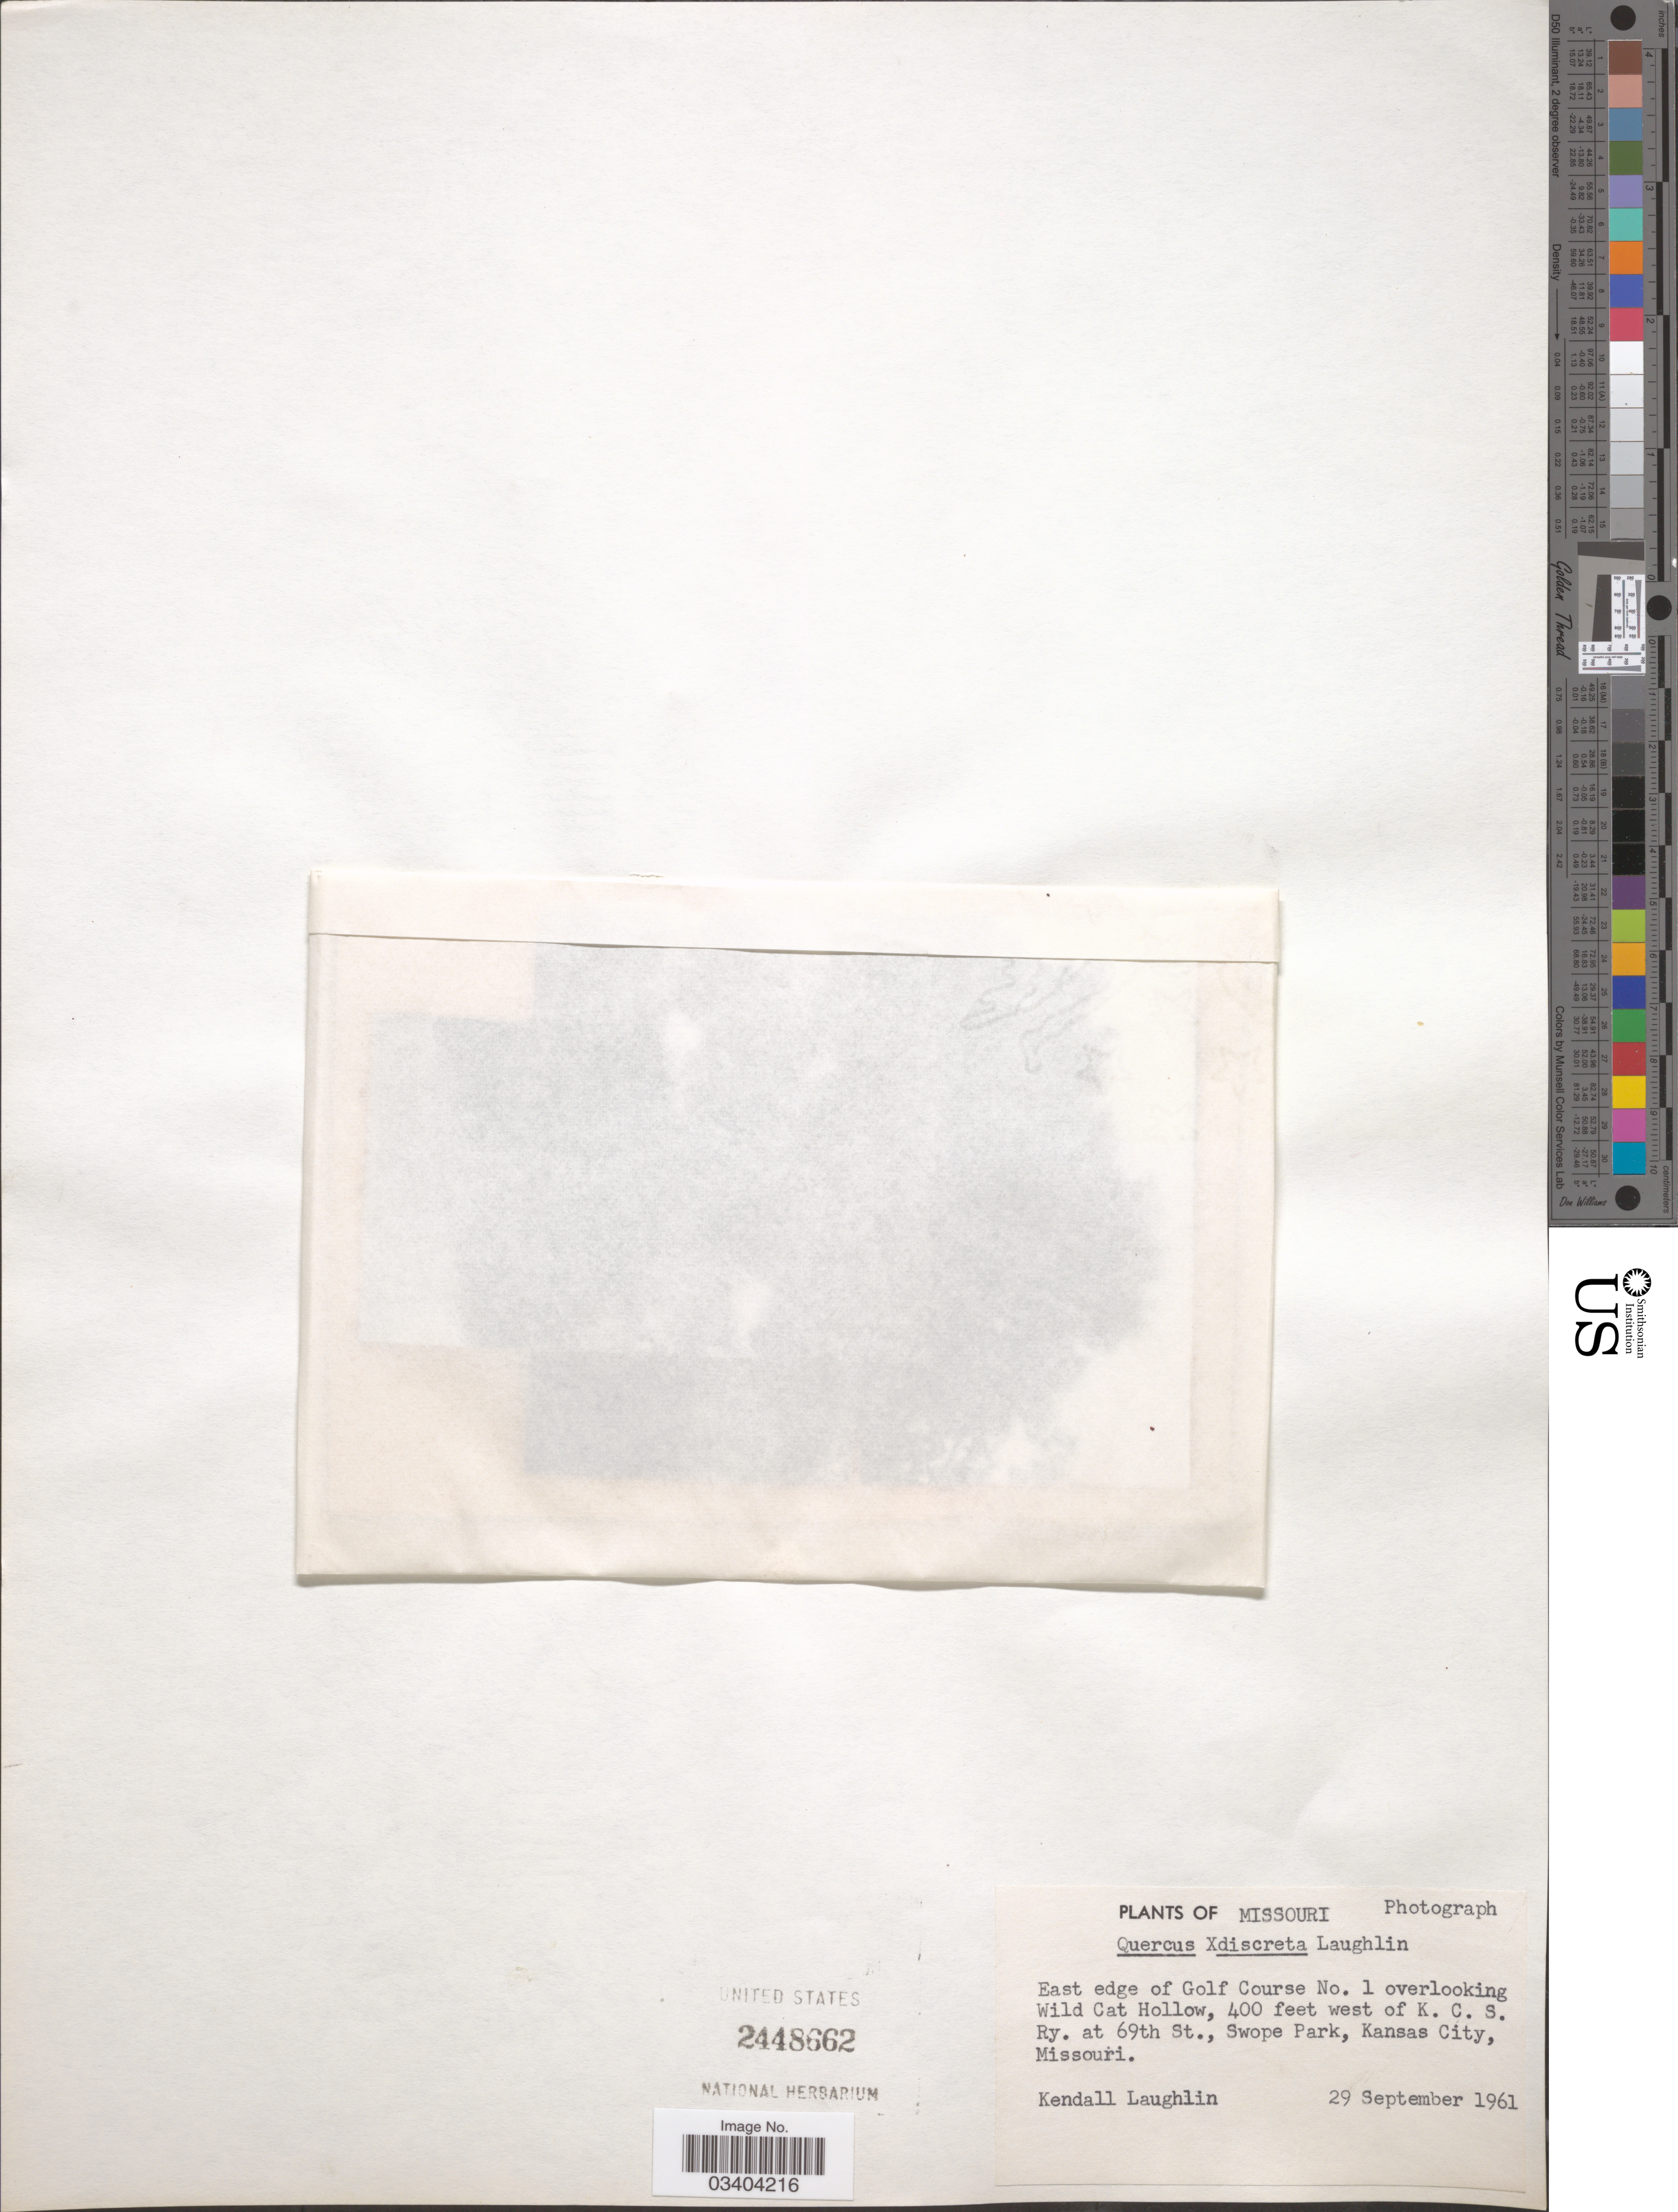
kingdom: Plantae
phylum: Tracheophyta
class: Magnoliopsida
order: Fagales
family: Fagaceae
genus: Quercus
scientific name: Quercus x discreta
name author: Laughlin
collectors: K. Laughlin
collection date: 1961-09-29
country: United States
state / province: Missouri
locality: East edge of Golf Course No. 1 overlooking Wild Cat Hollow, 400 feet west of K. C. S. Ry. at 69th St., Swope Park, Kansas City.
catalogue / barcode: US 2448662